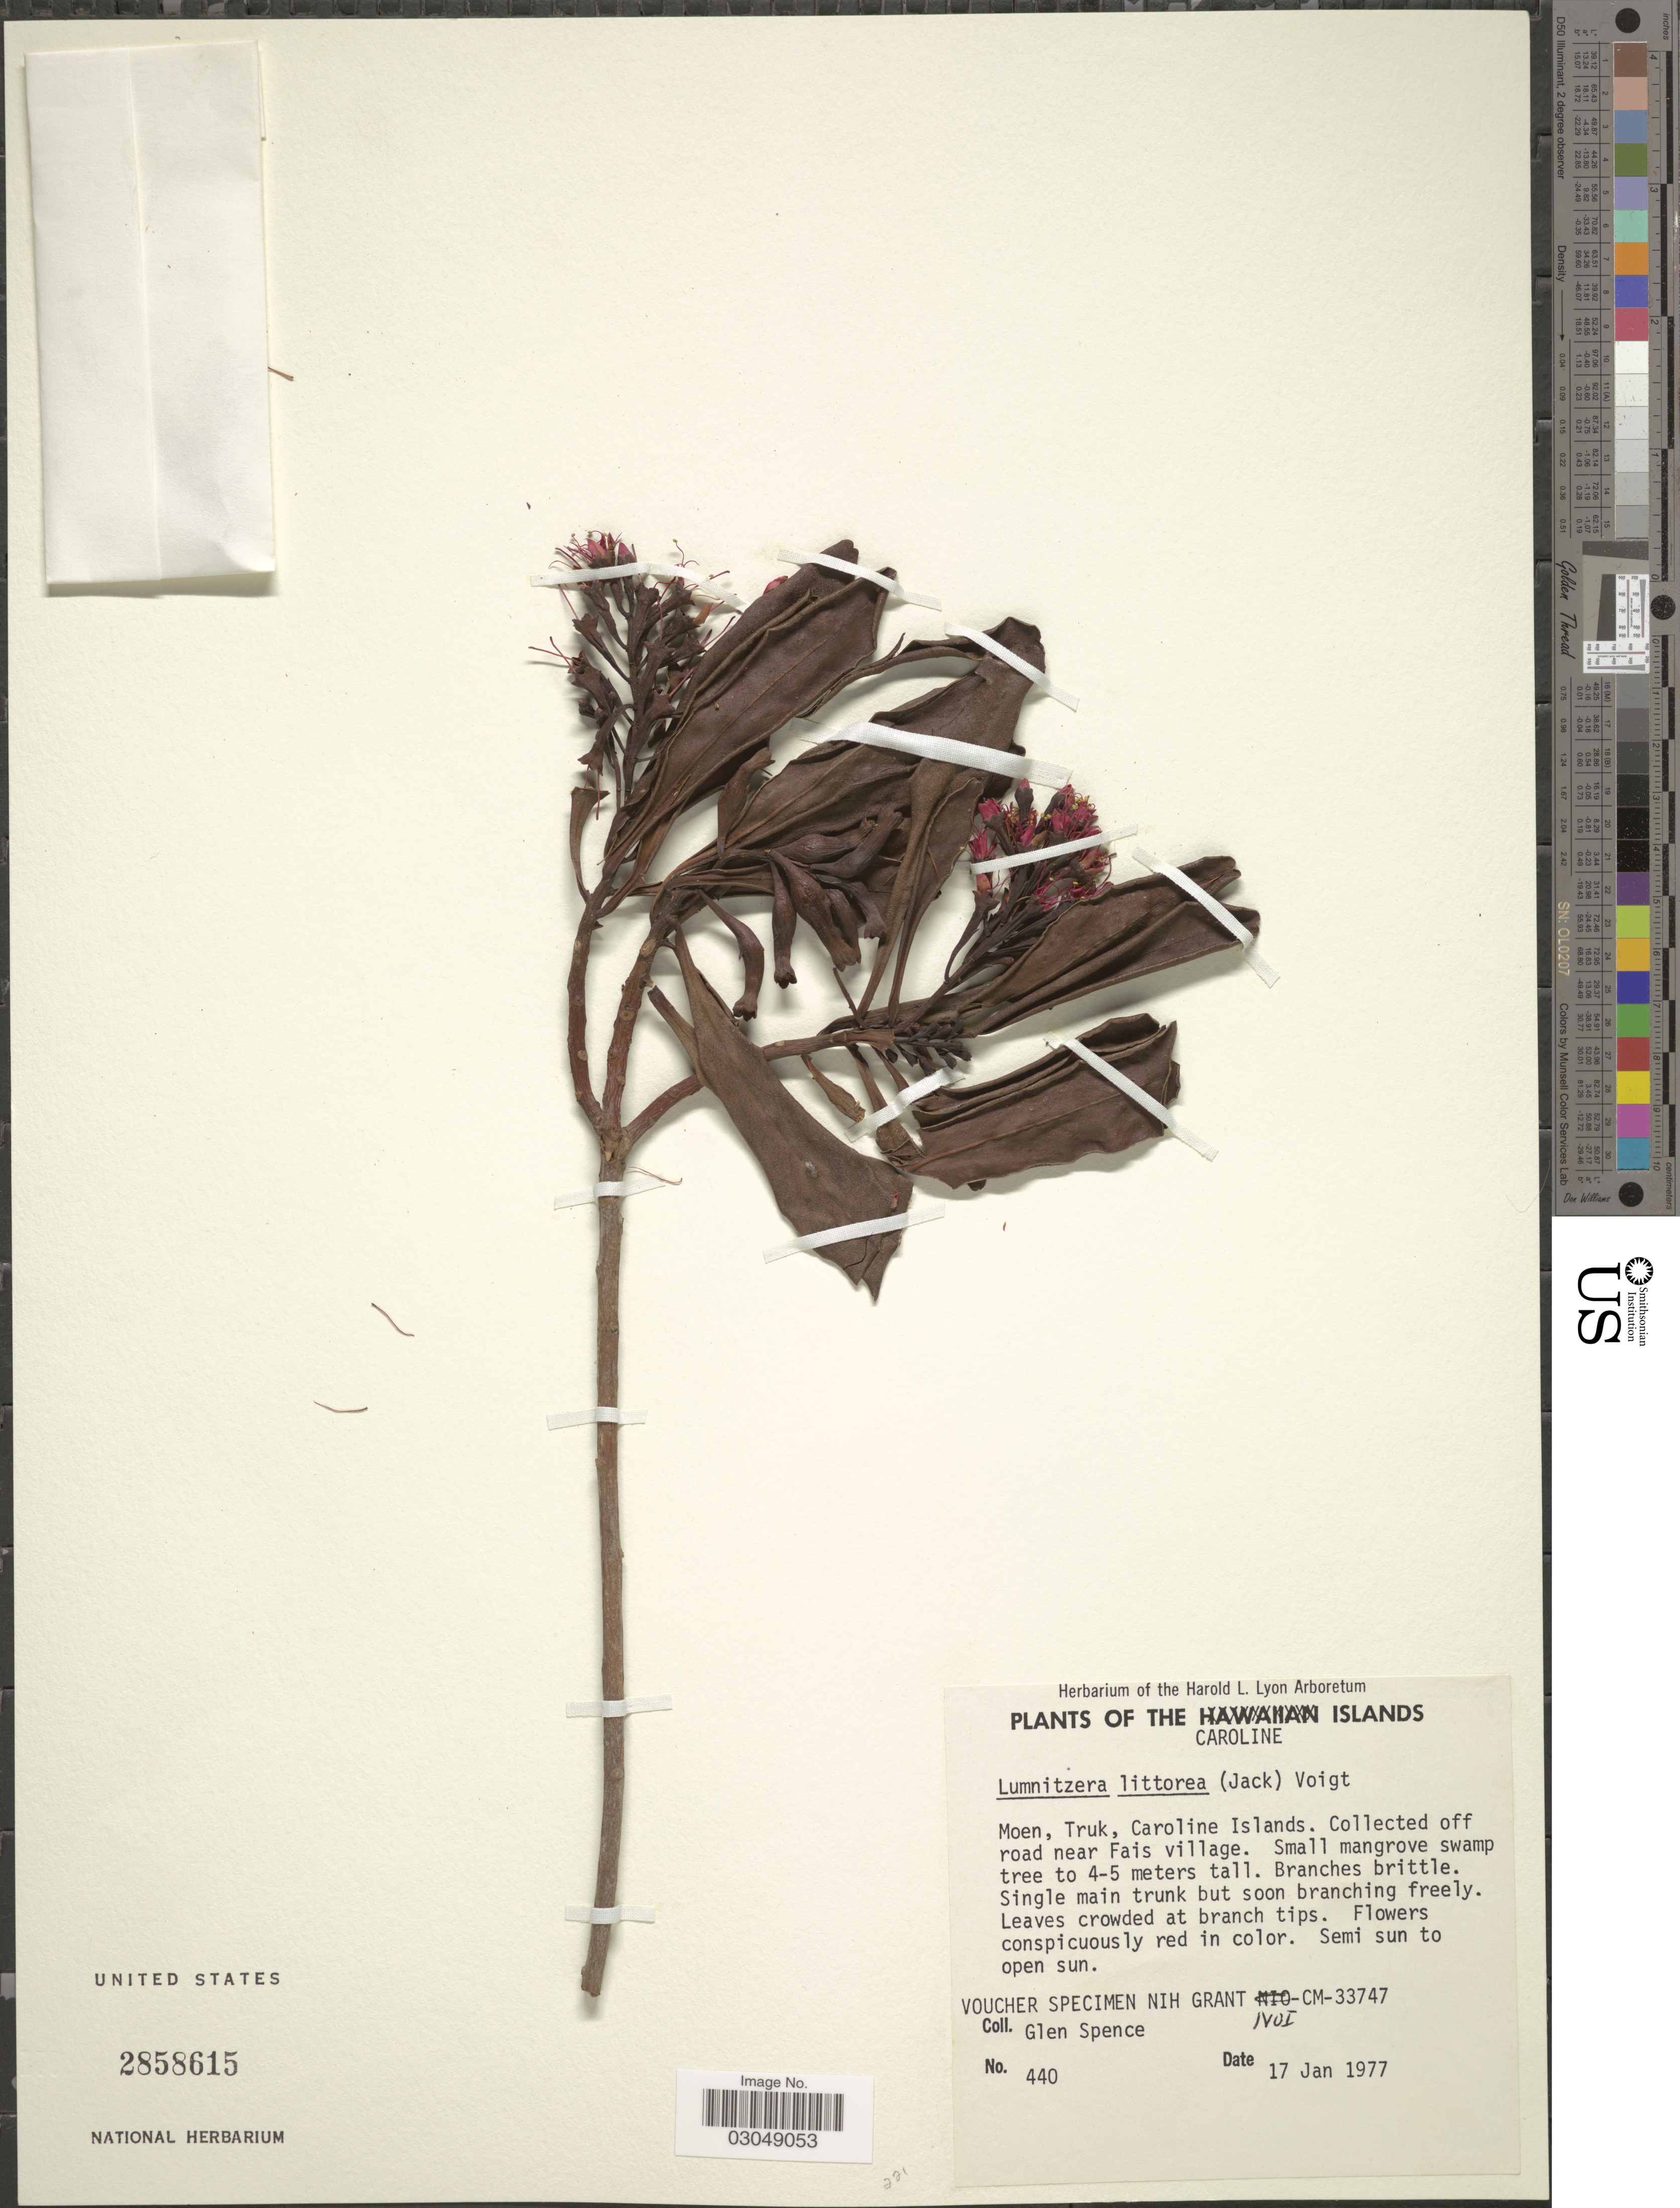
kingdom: Plantae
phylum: Tracheophyta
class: Magnoliopsida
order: Myrtales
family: Combretaceae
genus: Lumnitzera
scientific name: Lumnitzera littorea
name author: (Jack) Voight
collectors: G. Spence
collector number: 440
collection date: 1977-01-17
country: Micronesia, Federated States of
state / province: Truk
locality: Caroline Islands. Moen, Truk, Caroline Islands. Road near Fais village.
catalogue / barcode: US 2858615